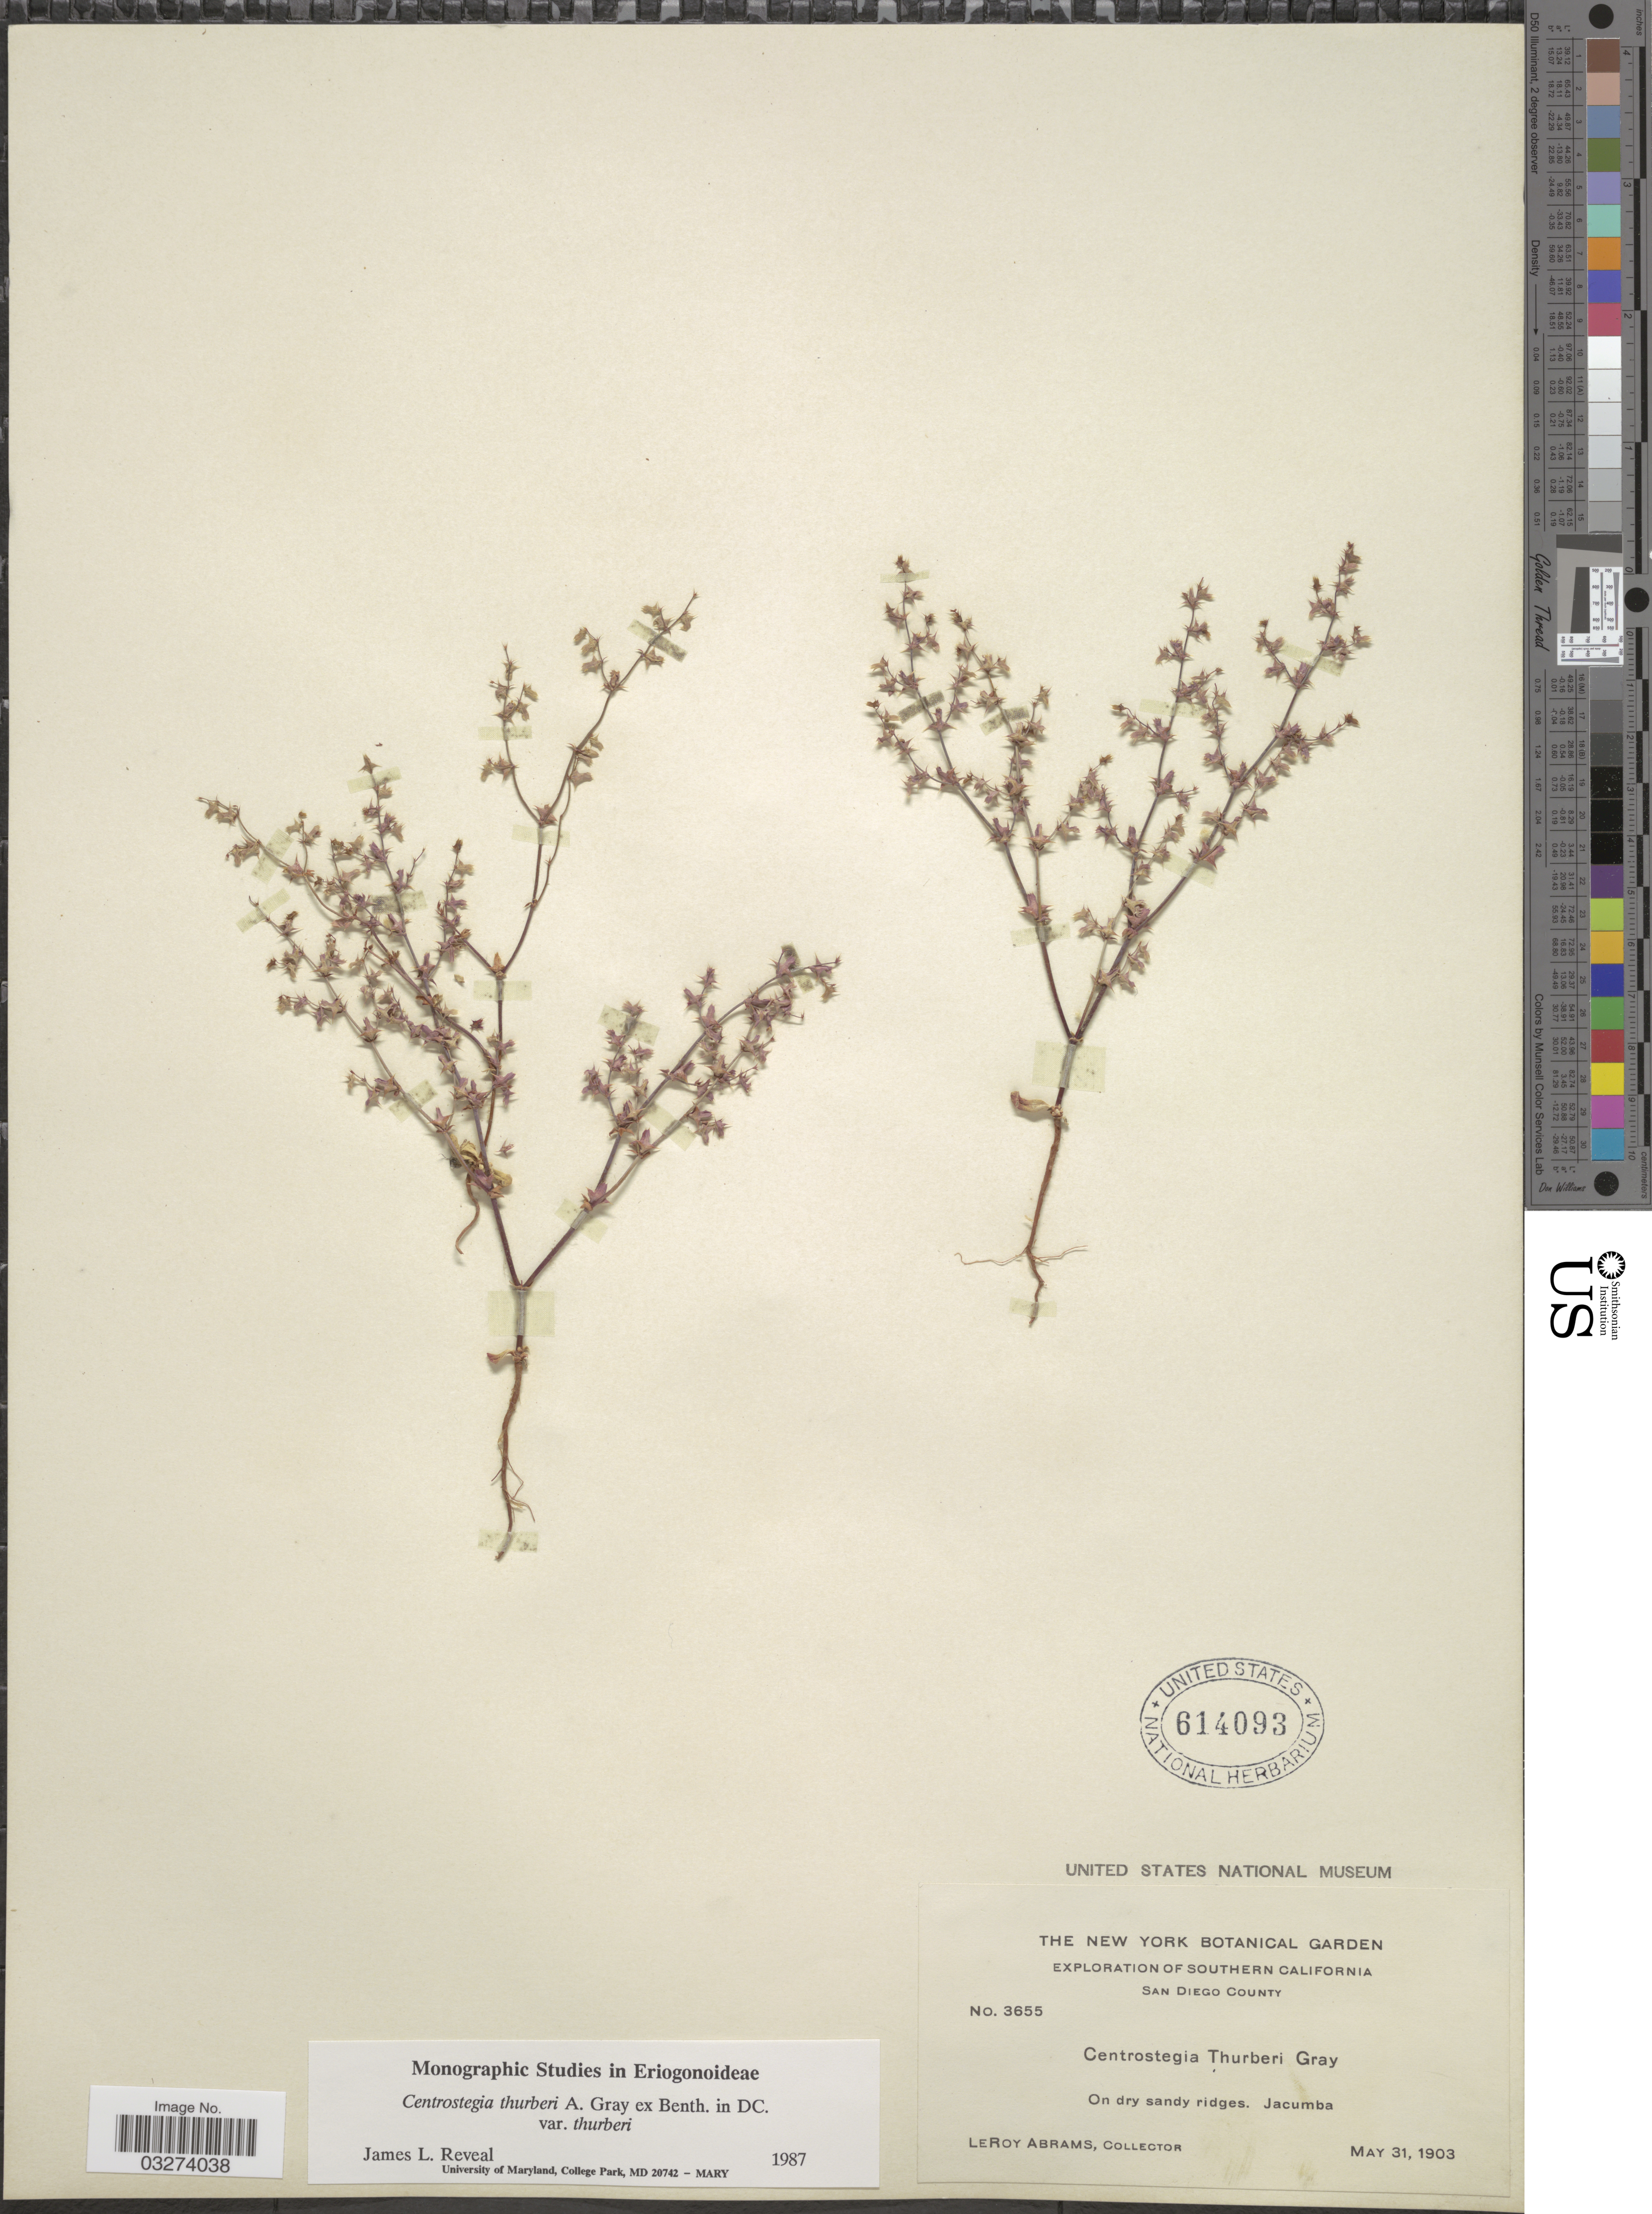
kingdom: Plantae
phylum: Tracheophyta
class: Magnoliopsida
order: Caryophyllales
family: Polygonaceae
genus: Centrostegia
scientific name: Centrostegia thurberi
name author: A. Gray ex Benth.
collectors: L. Abrams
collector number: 3655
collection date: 1903-05-31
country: United States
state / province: California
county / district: San Diego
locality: Southern California. San Diego County. Jacumba.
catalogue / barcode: US 614093